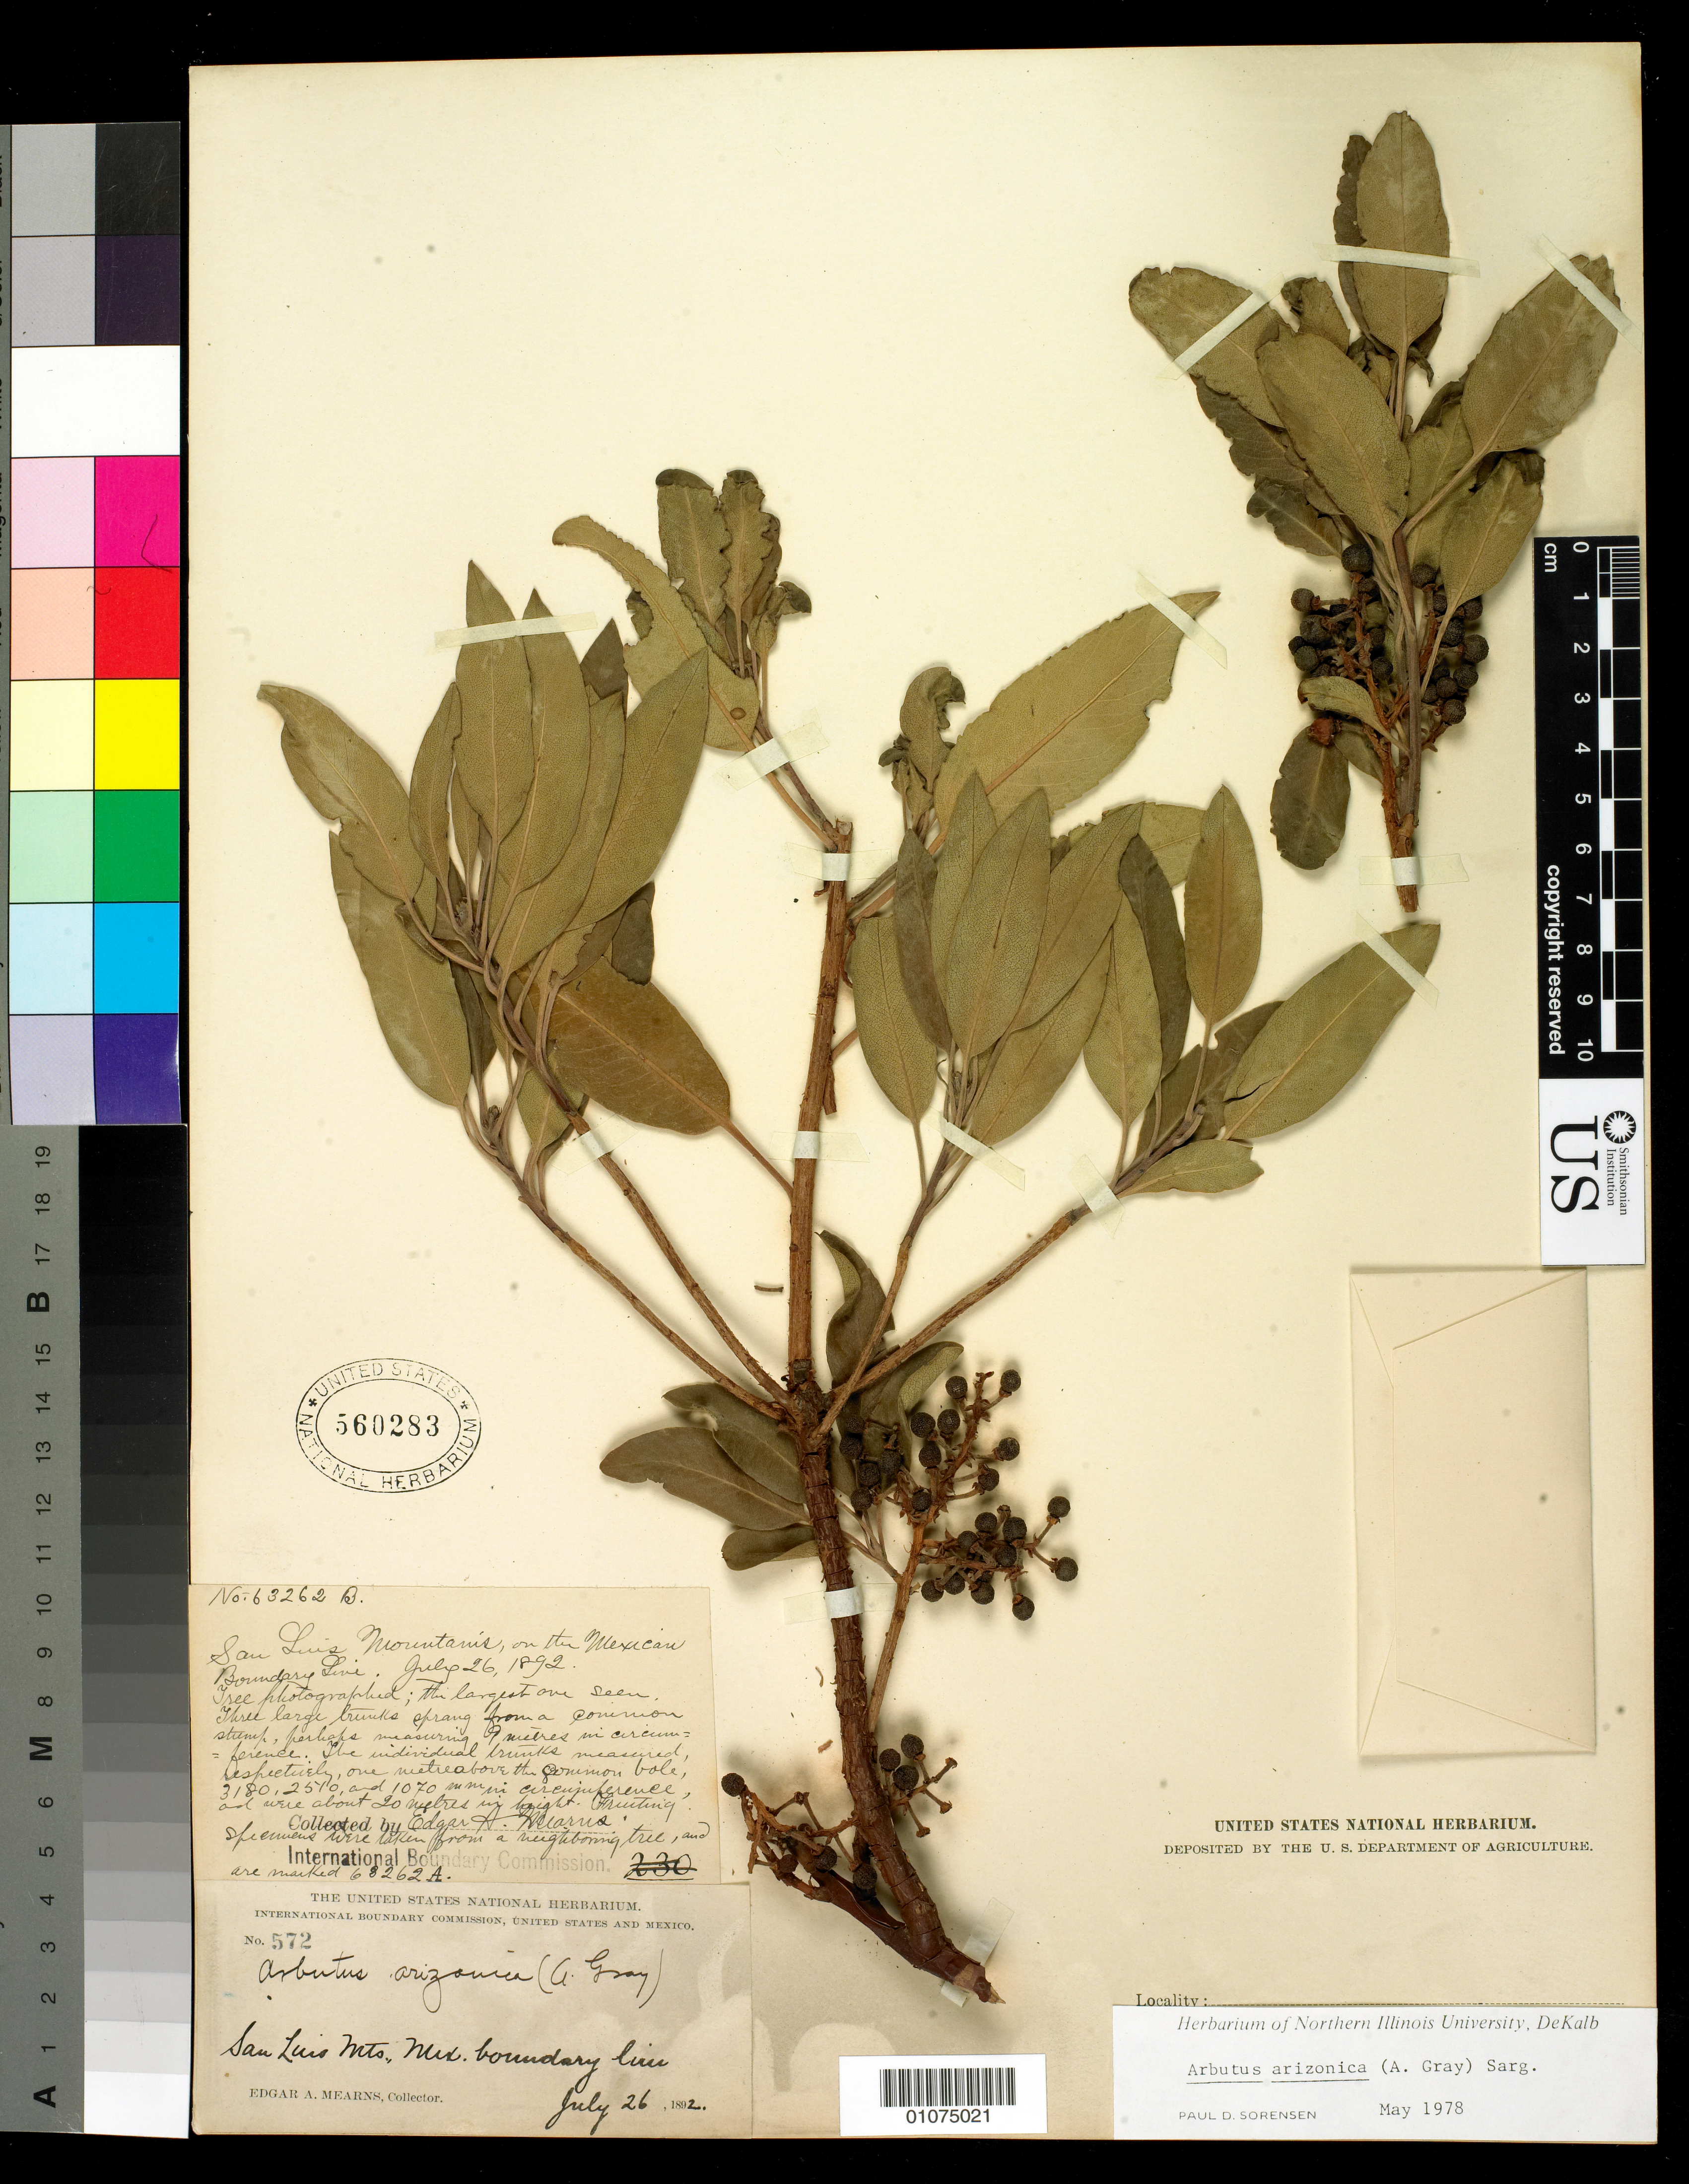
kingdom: Plantae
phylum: Tracheophyta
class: Magnoliopsida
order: Ericales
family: Ericaceae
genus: Arbutus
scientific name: Arbutus arizonica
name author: (A. Gray) Sarg.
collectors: E. A. Mearns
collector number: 572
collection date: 1892-07-26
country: United States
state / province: Arizona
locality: San Luis Mts.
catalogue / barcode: US 560283